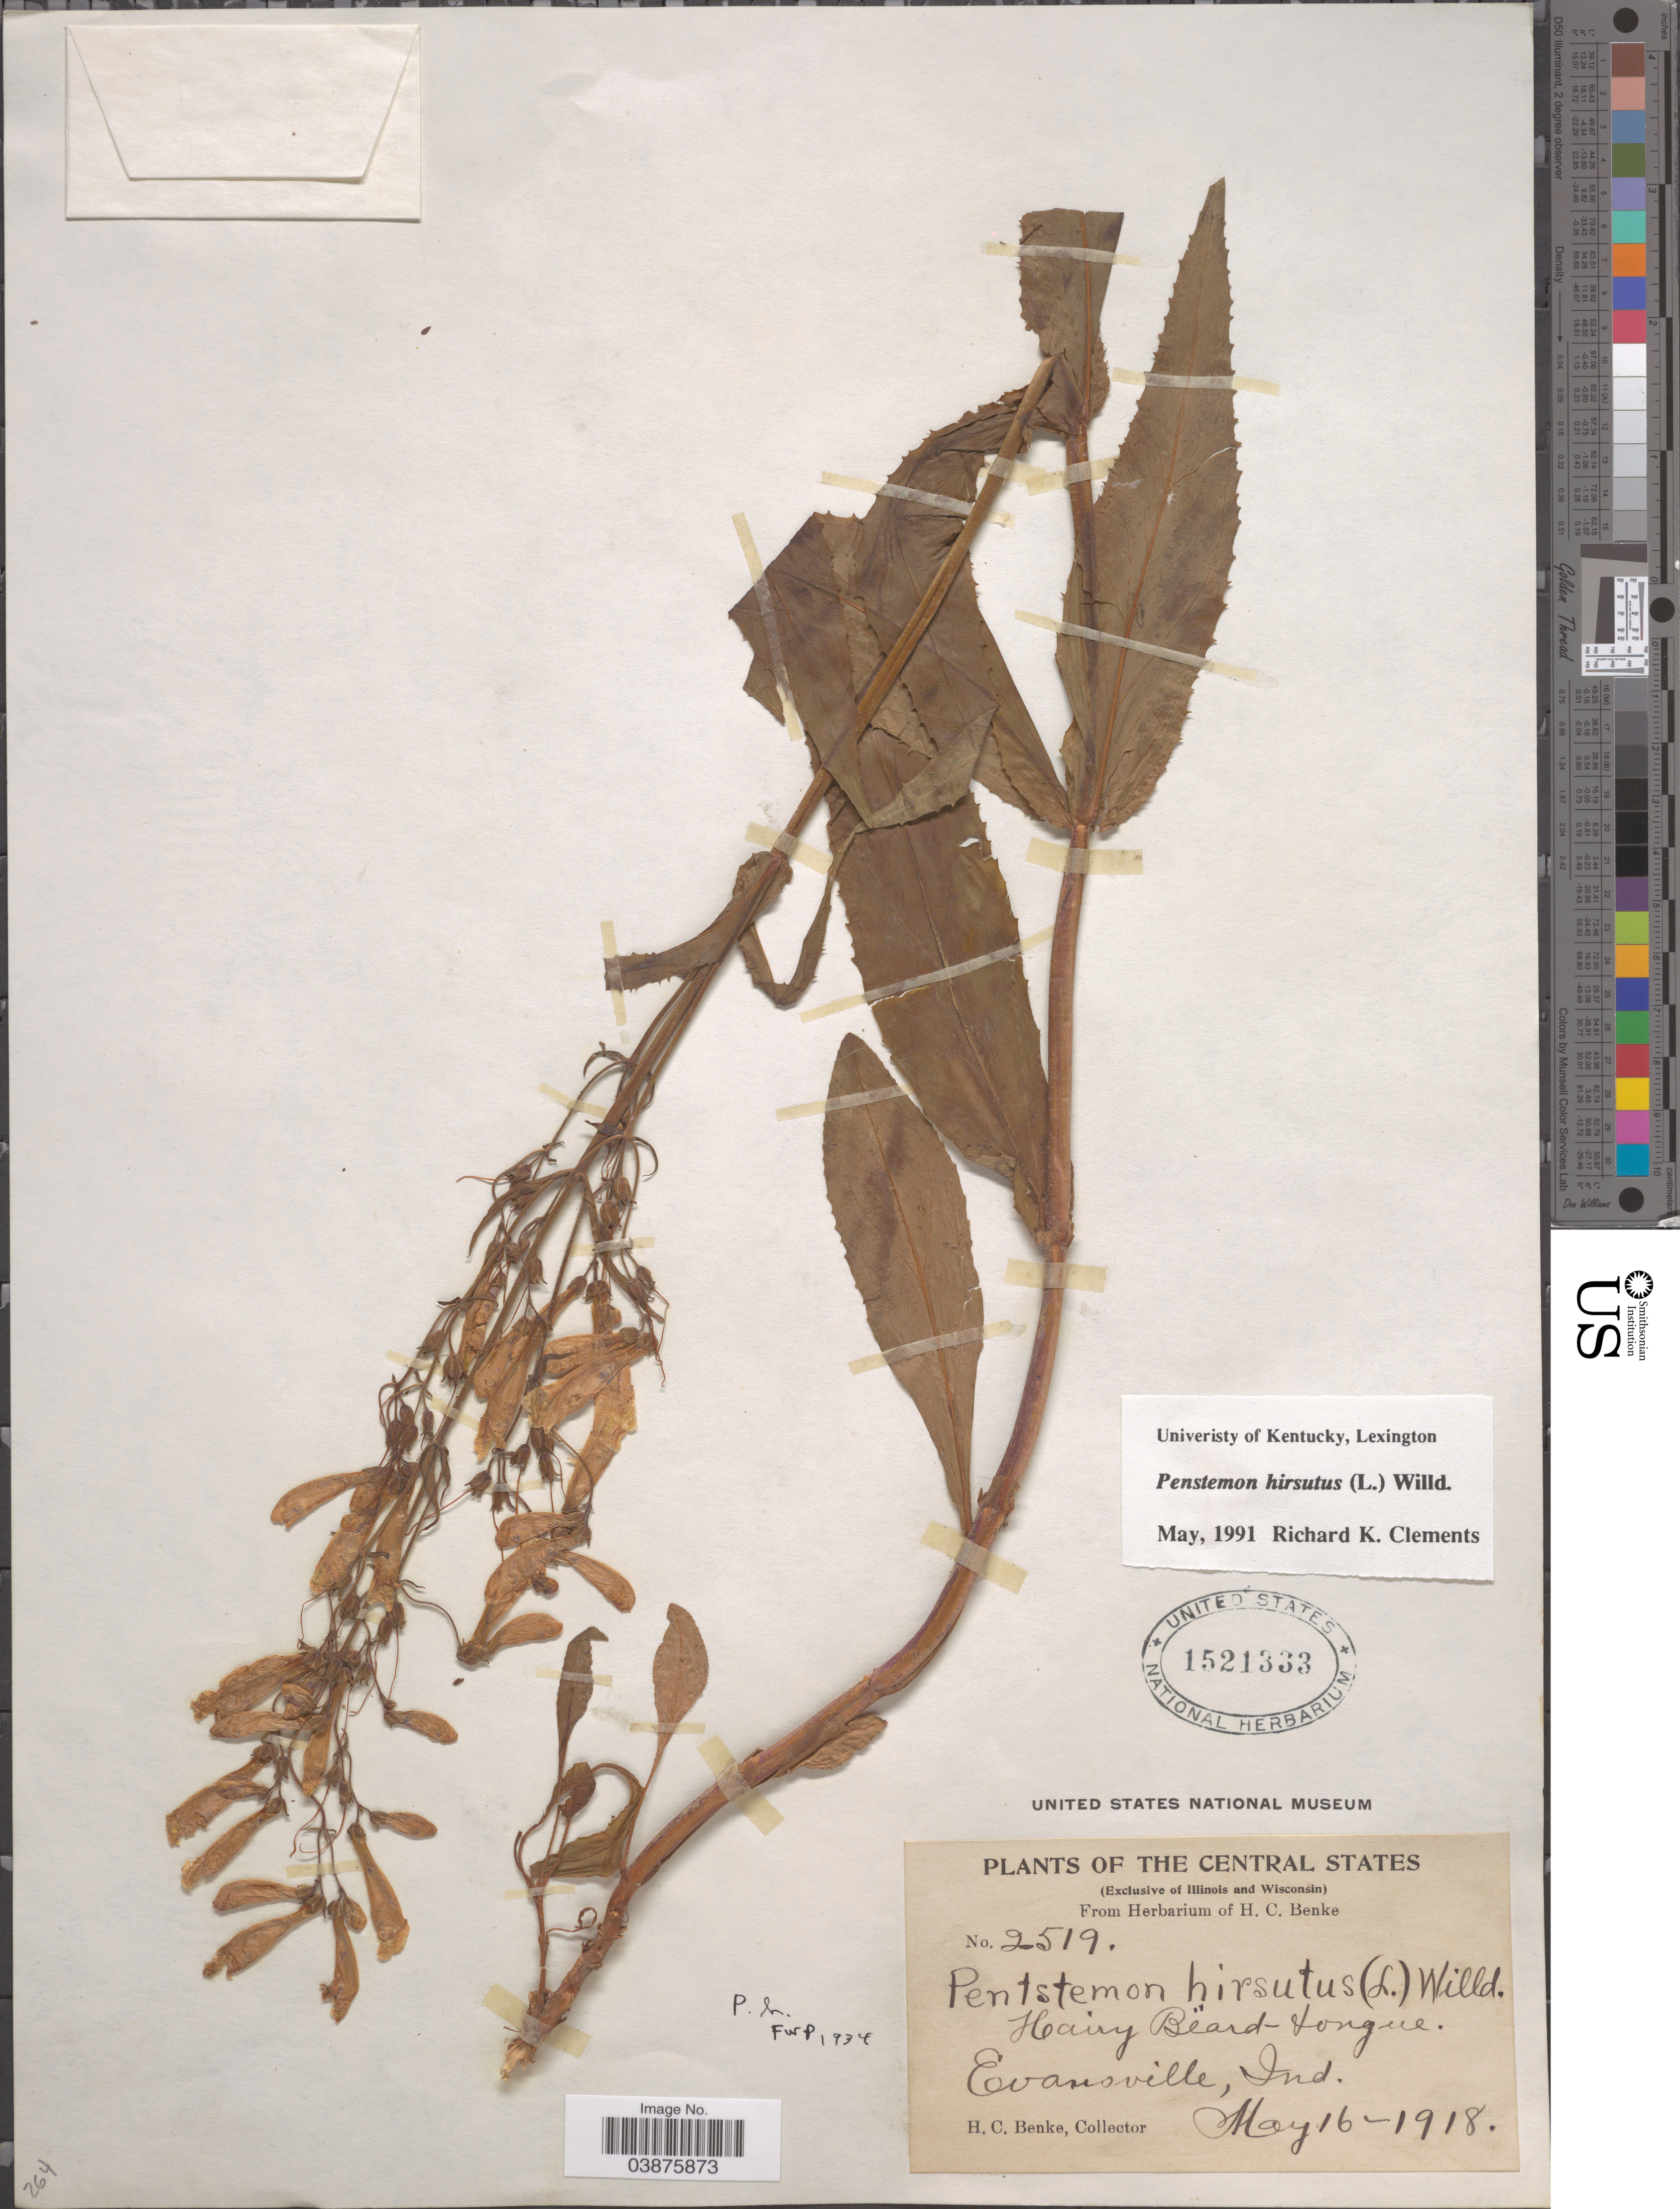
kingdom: Plantae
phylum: Tracheophyta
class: Magnoliopsida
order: Lamiales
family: Plantaginaceae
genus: Penstemon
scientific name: Penstemon hirsutus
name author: (L.) Willd.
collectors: H. Benke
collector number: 2519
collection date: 1918-05-16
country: United States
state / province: Indiana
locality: The Central States. Evansville.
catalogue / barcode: US 1521333